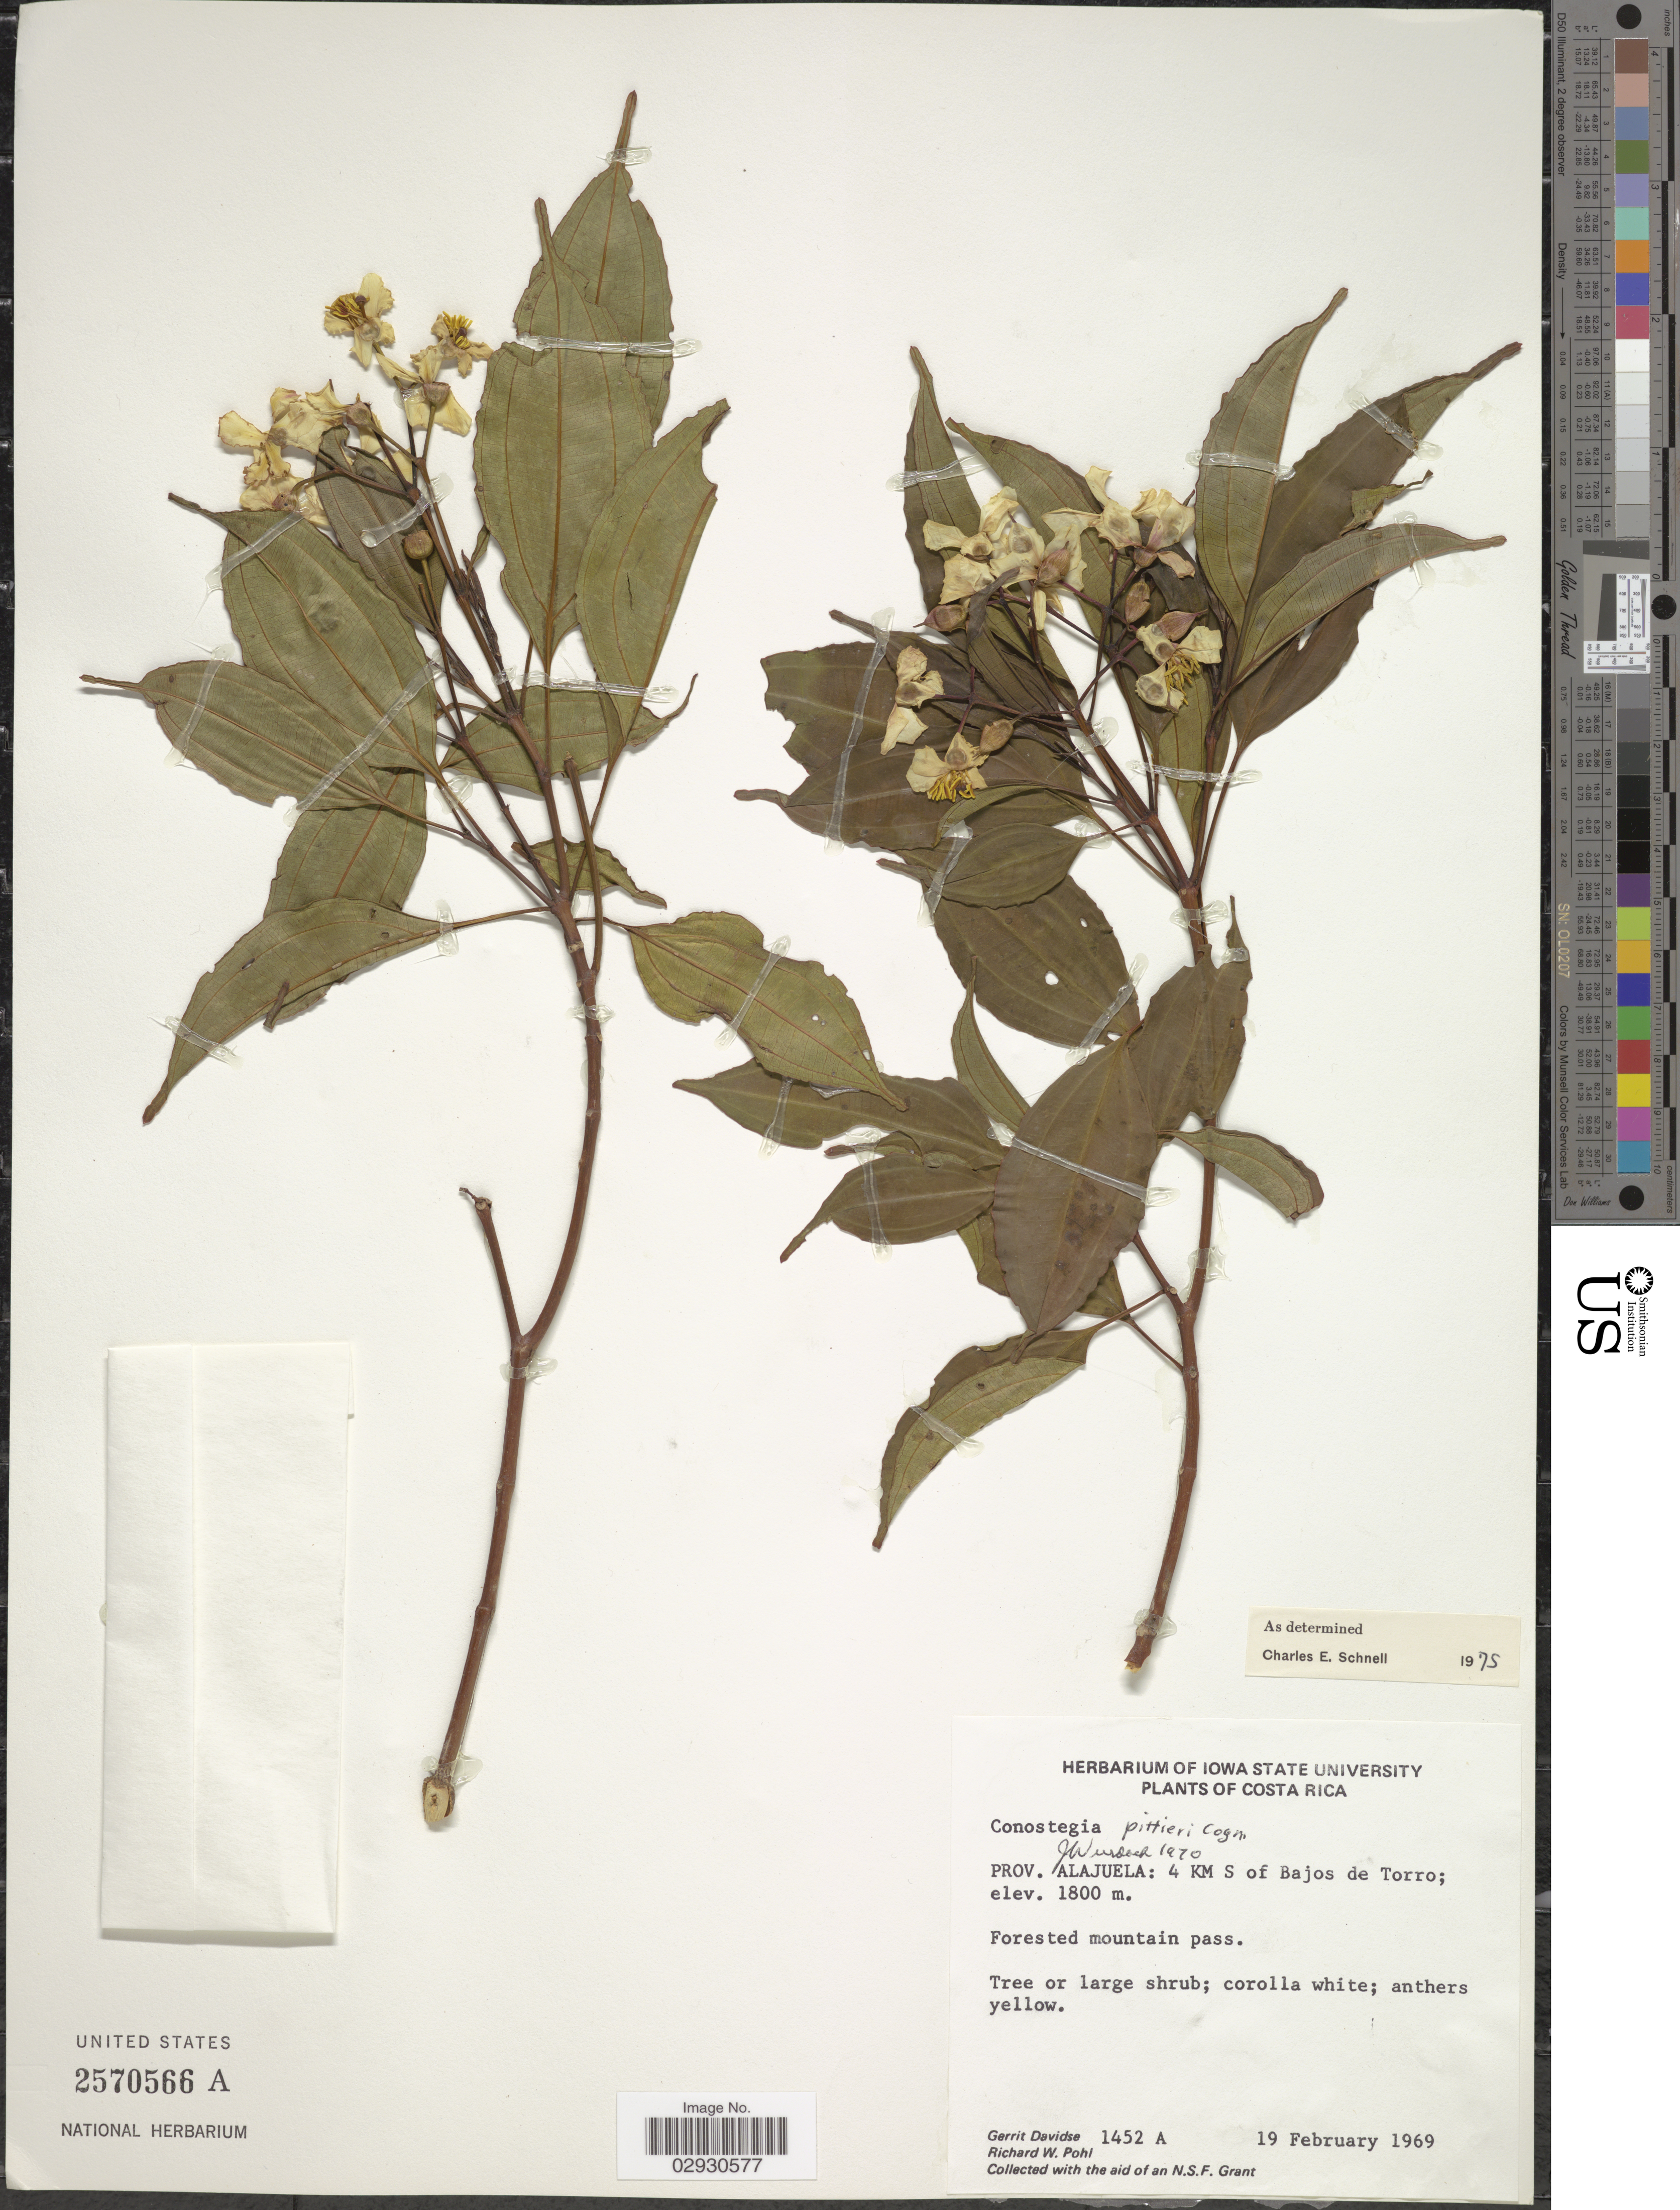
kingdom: Plantae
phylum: Tracheophyta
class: Magnoliopsida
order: Myrtales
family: Melastomataceae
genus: Conostegia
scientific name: Conostegia pittieri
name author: Cogn.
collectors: G. Davidse & R. W. Pohl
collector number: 1452A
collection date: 1969-02-19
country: Costa Rica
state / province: Alajuela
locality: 4 KM S of Bajos de Torro.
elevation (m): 1800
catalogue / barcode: US 2570566A